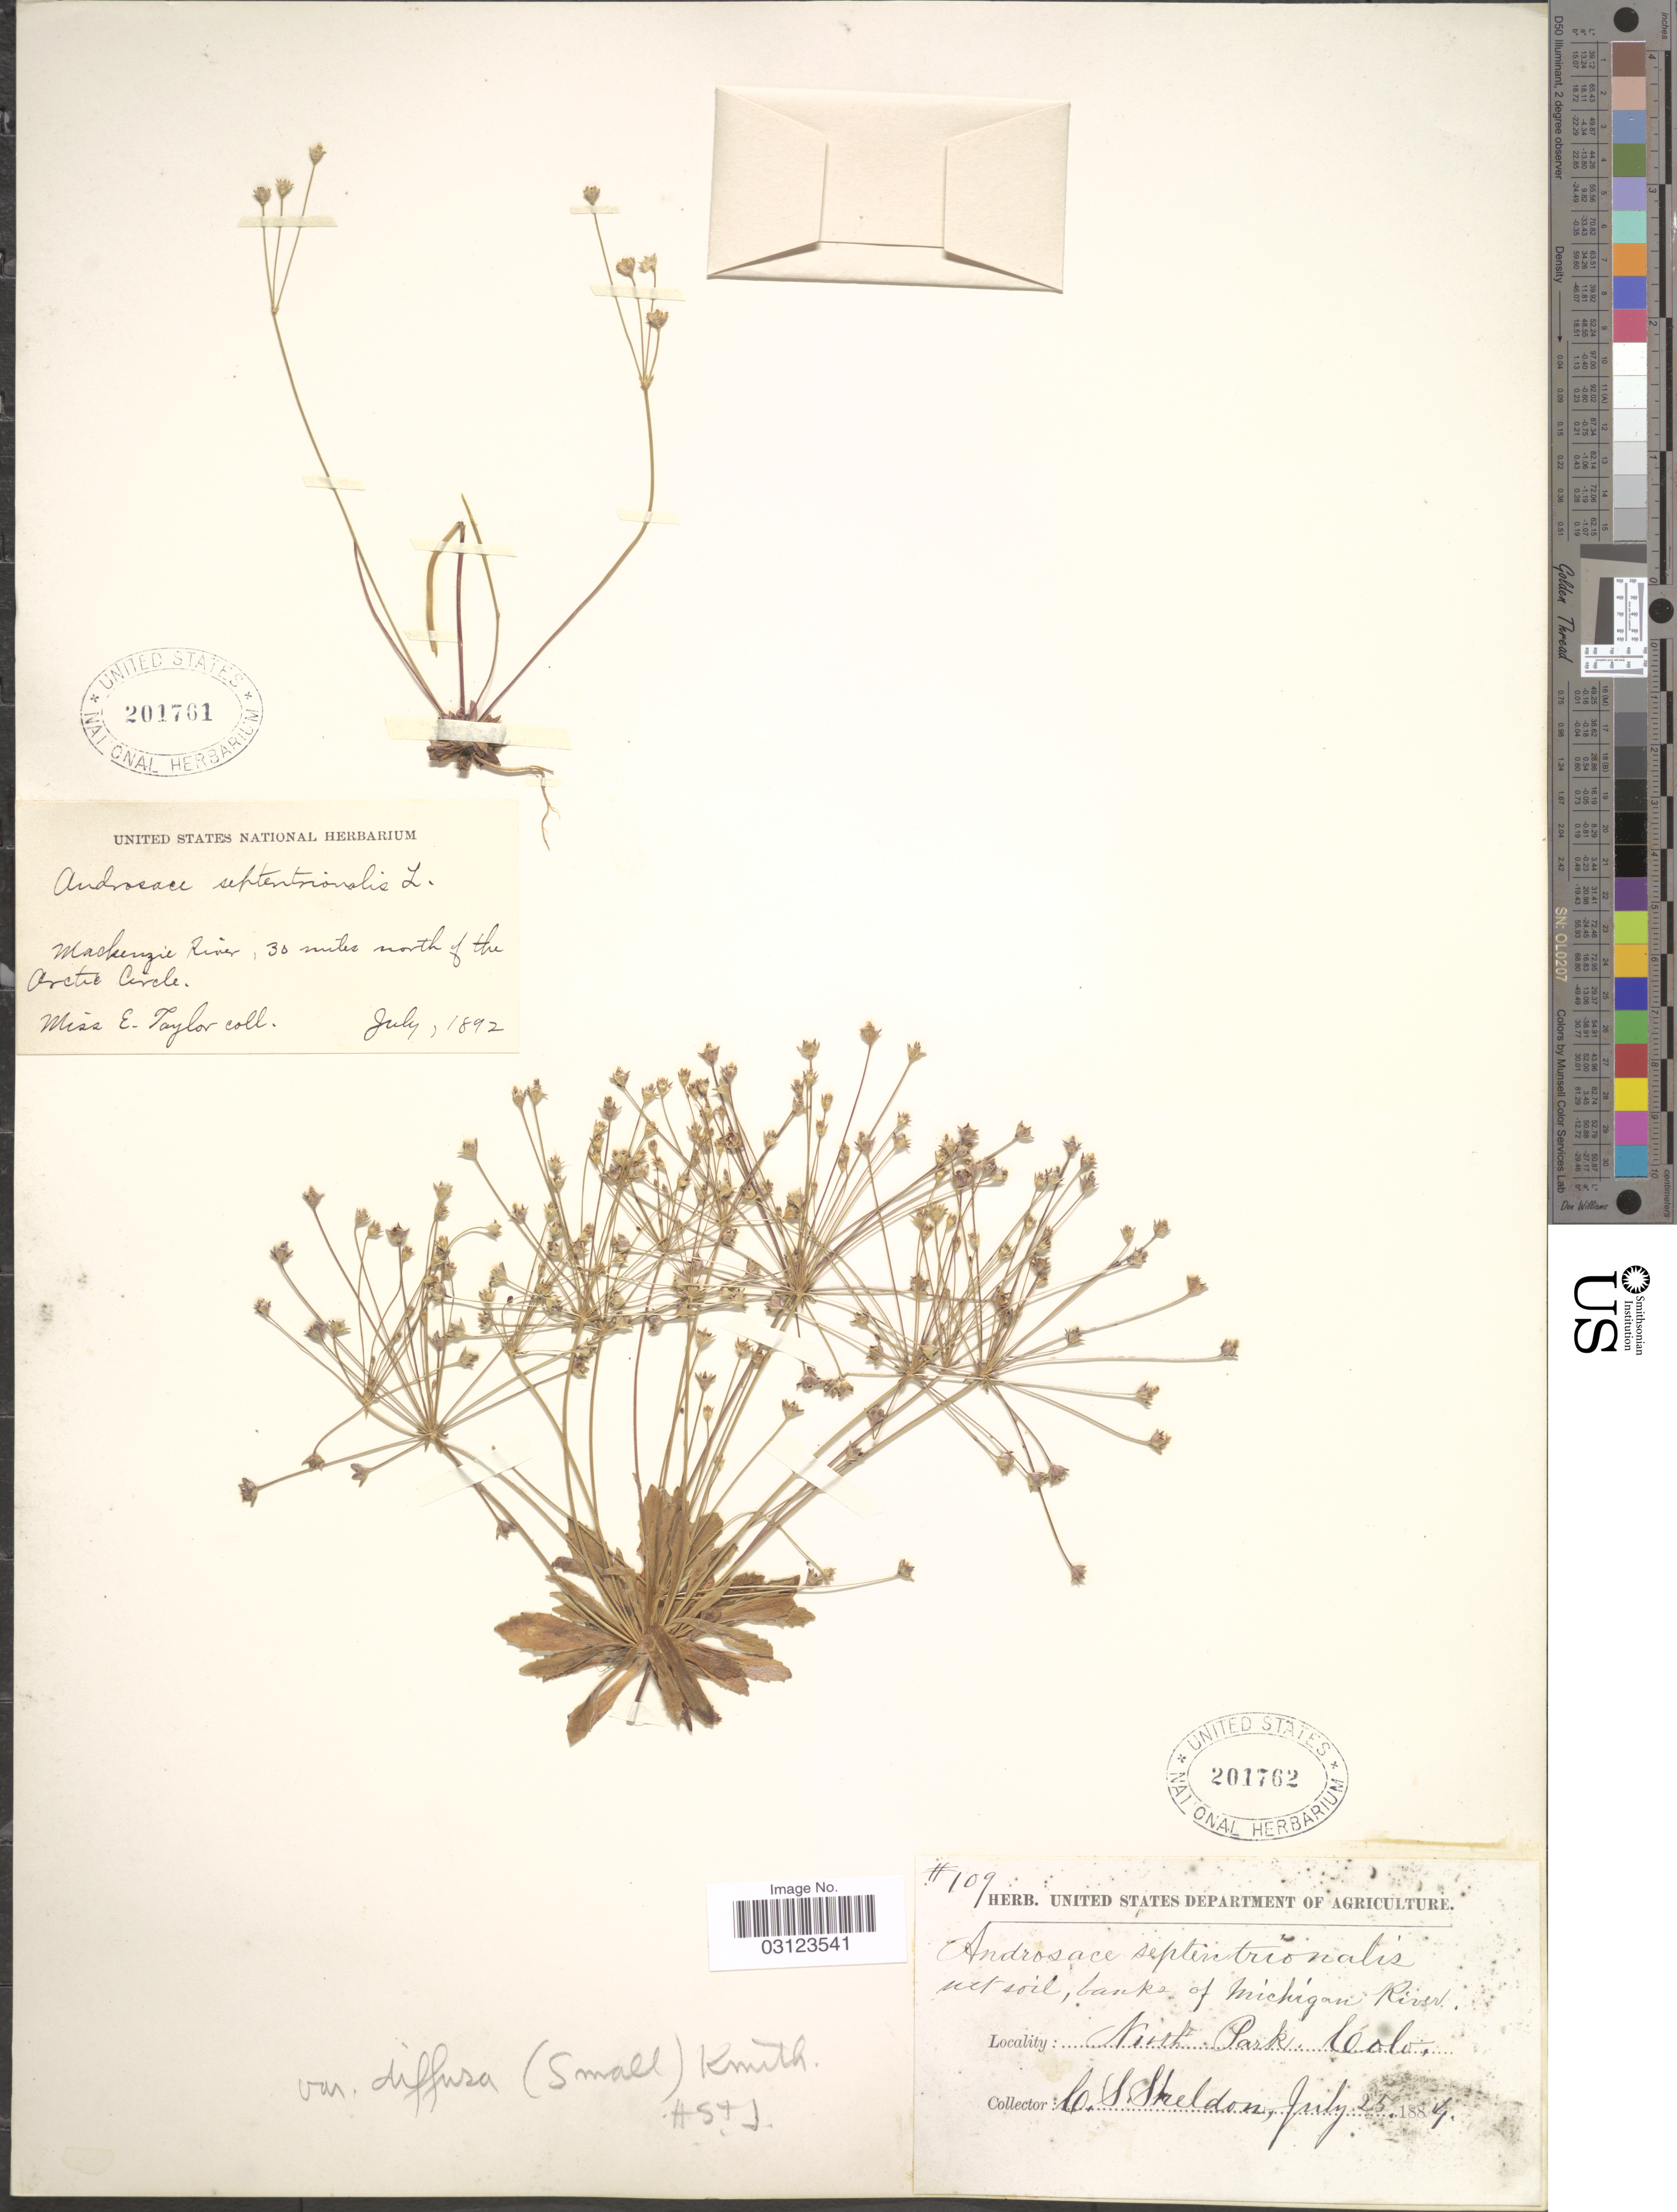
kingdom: Plantae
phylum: Tracheophyta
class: Magnoliopsida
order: Ericales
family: Primulaceae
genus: Androsace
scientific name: Androsace septentrionalis var. puberulenta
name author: (Rydb.) R. Knuth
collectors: C. S. Sheldon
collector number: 109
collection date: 1884-07-25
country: United States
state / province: Colorado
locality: North Park.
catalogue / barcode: US 201762-2